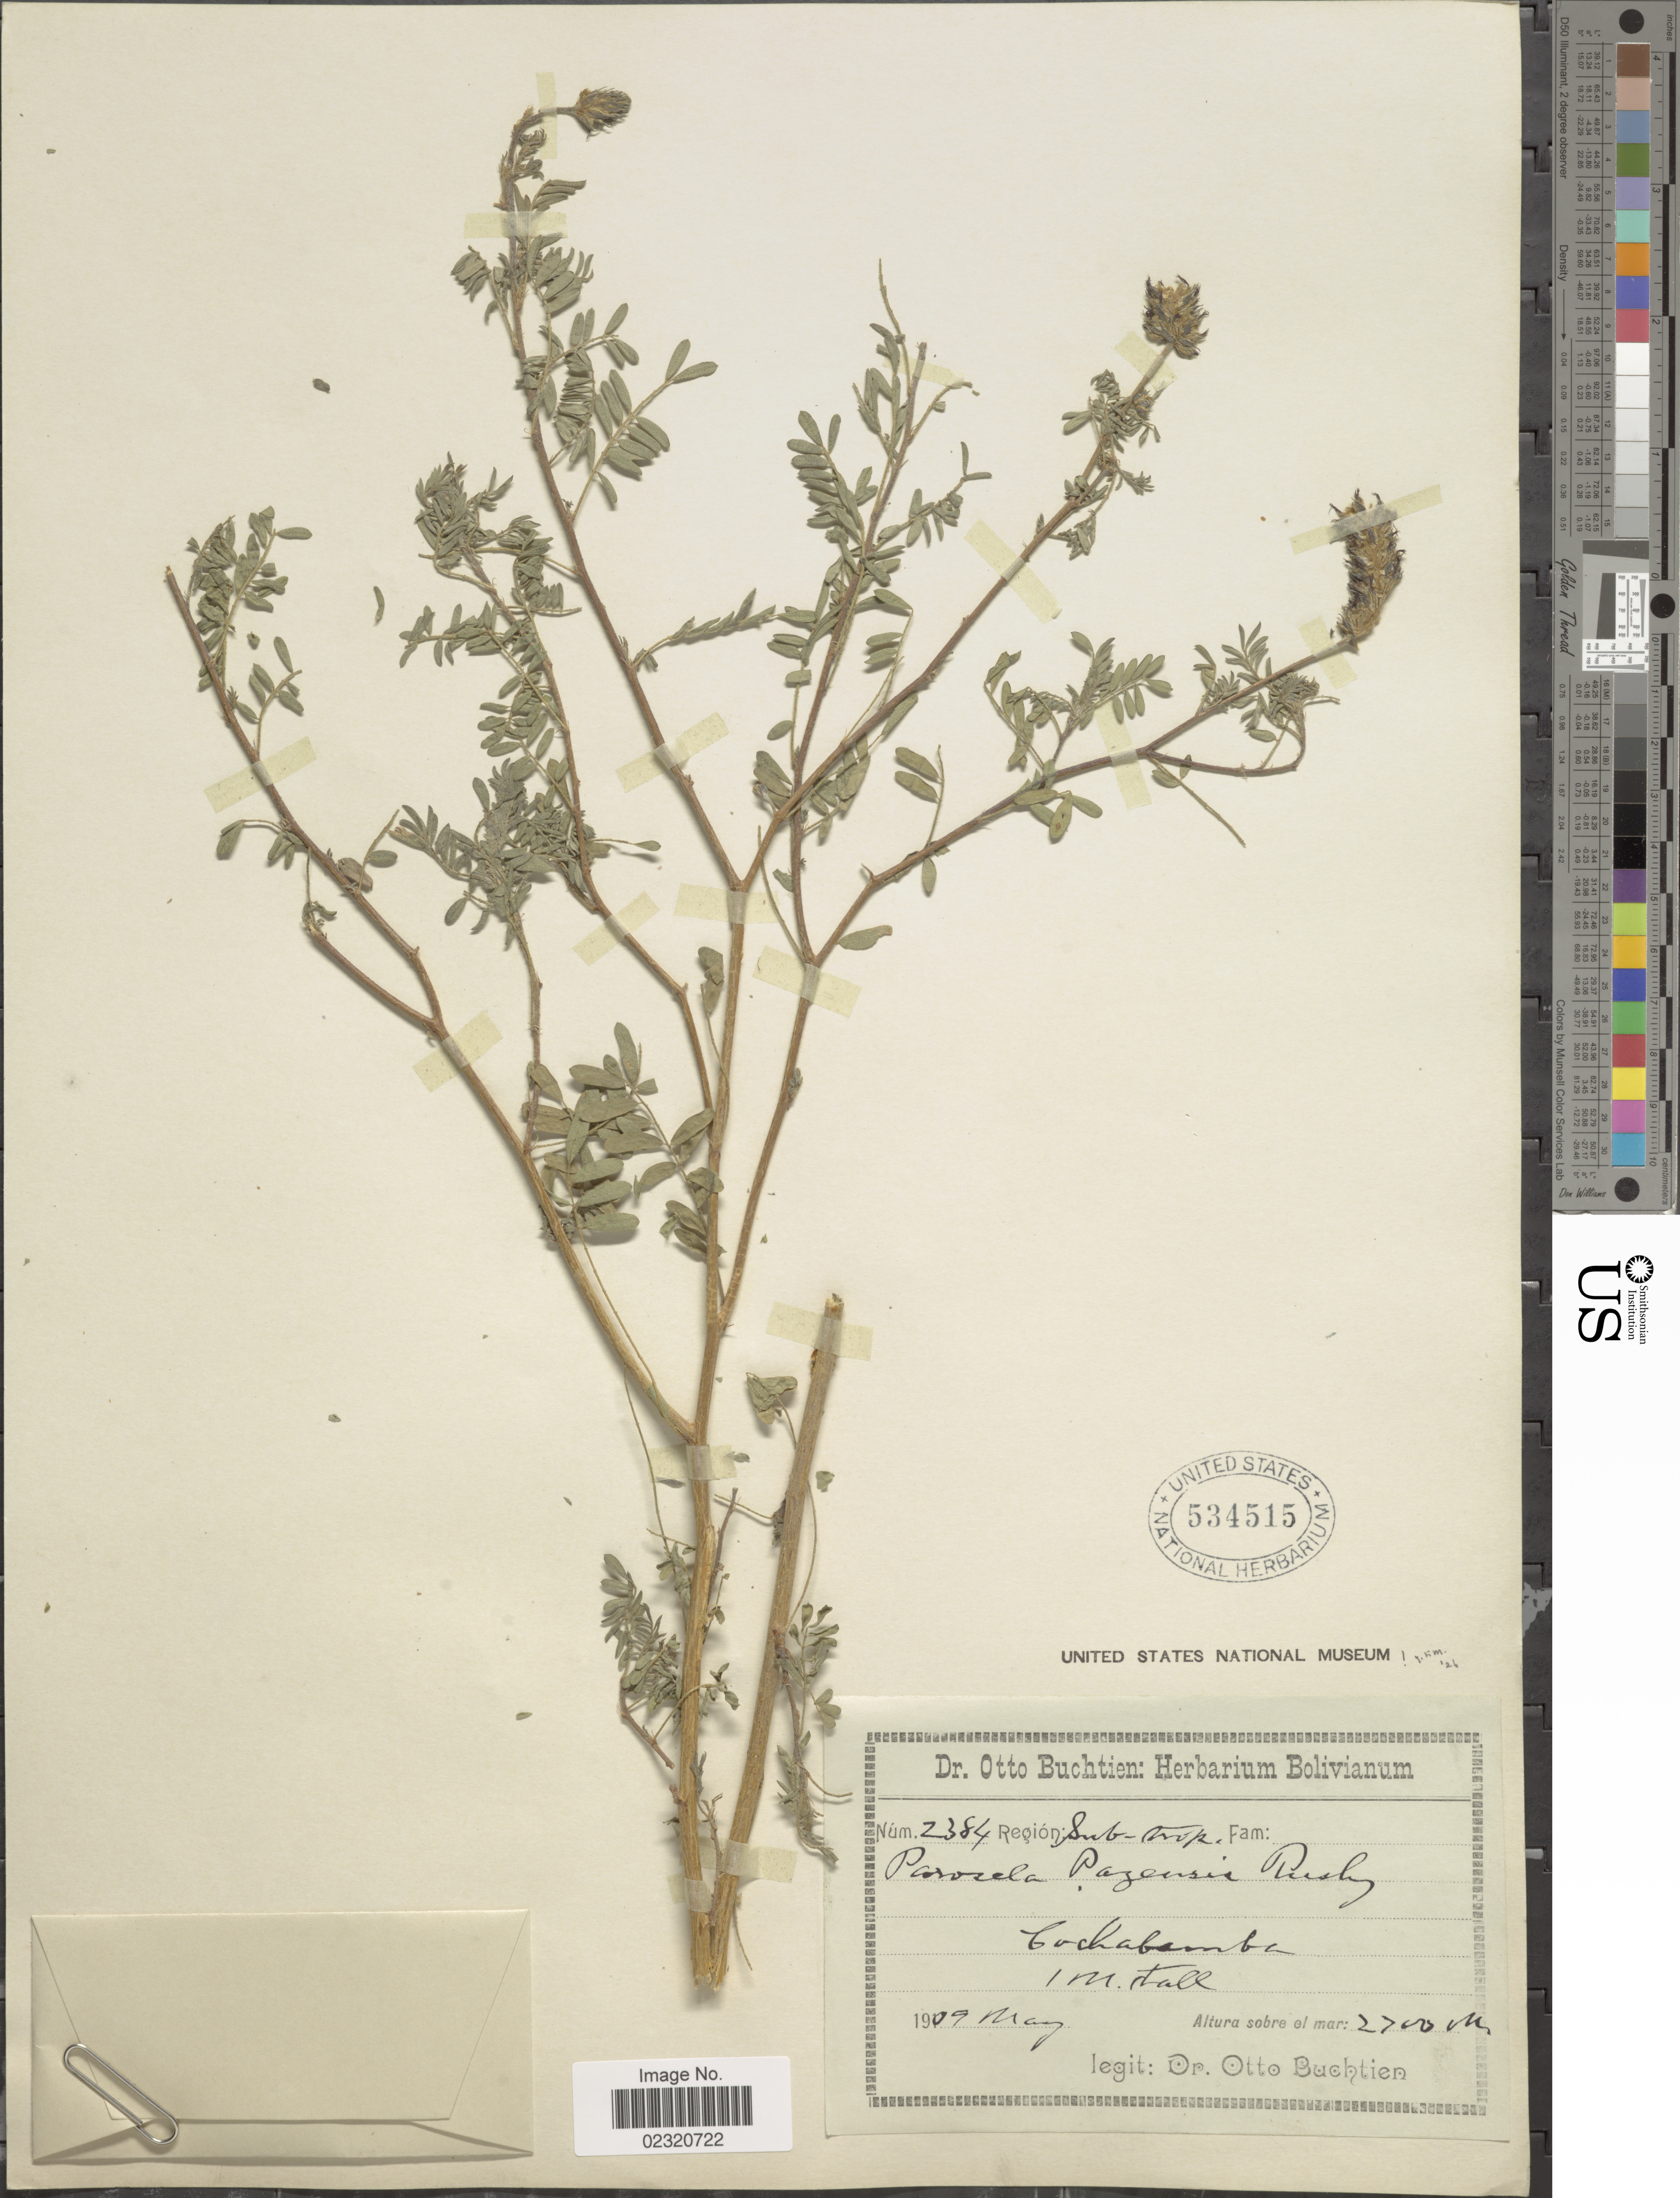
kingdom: Plantae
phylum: Tracheophyta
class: Magnoliopsida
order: Fabales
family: Fabaceae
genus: Dalea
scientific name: Dalea pazensis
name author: Rusby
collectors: O. Buchtien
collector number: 2384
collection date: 1909-05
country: Bolivia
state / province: Cochabamba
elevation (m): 2700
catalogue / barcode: US 534515